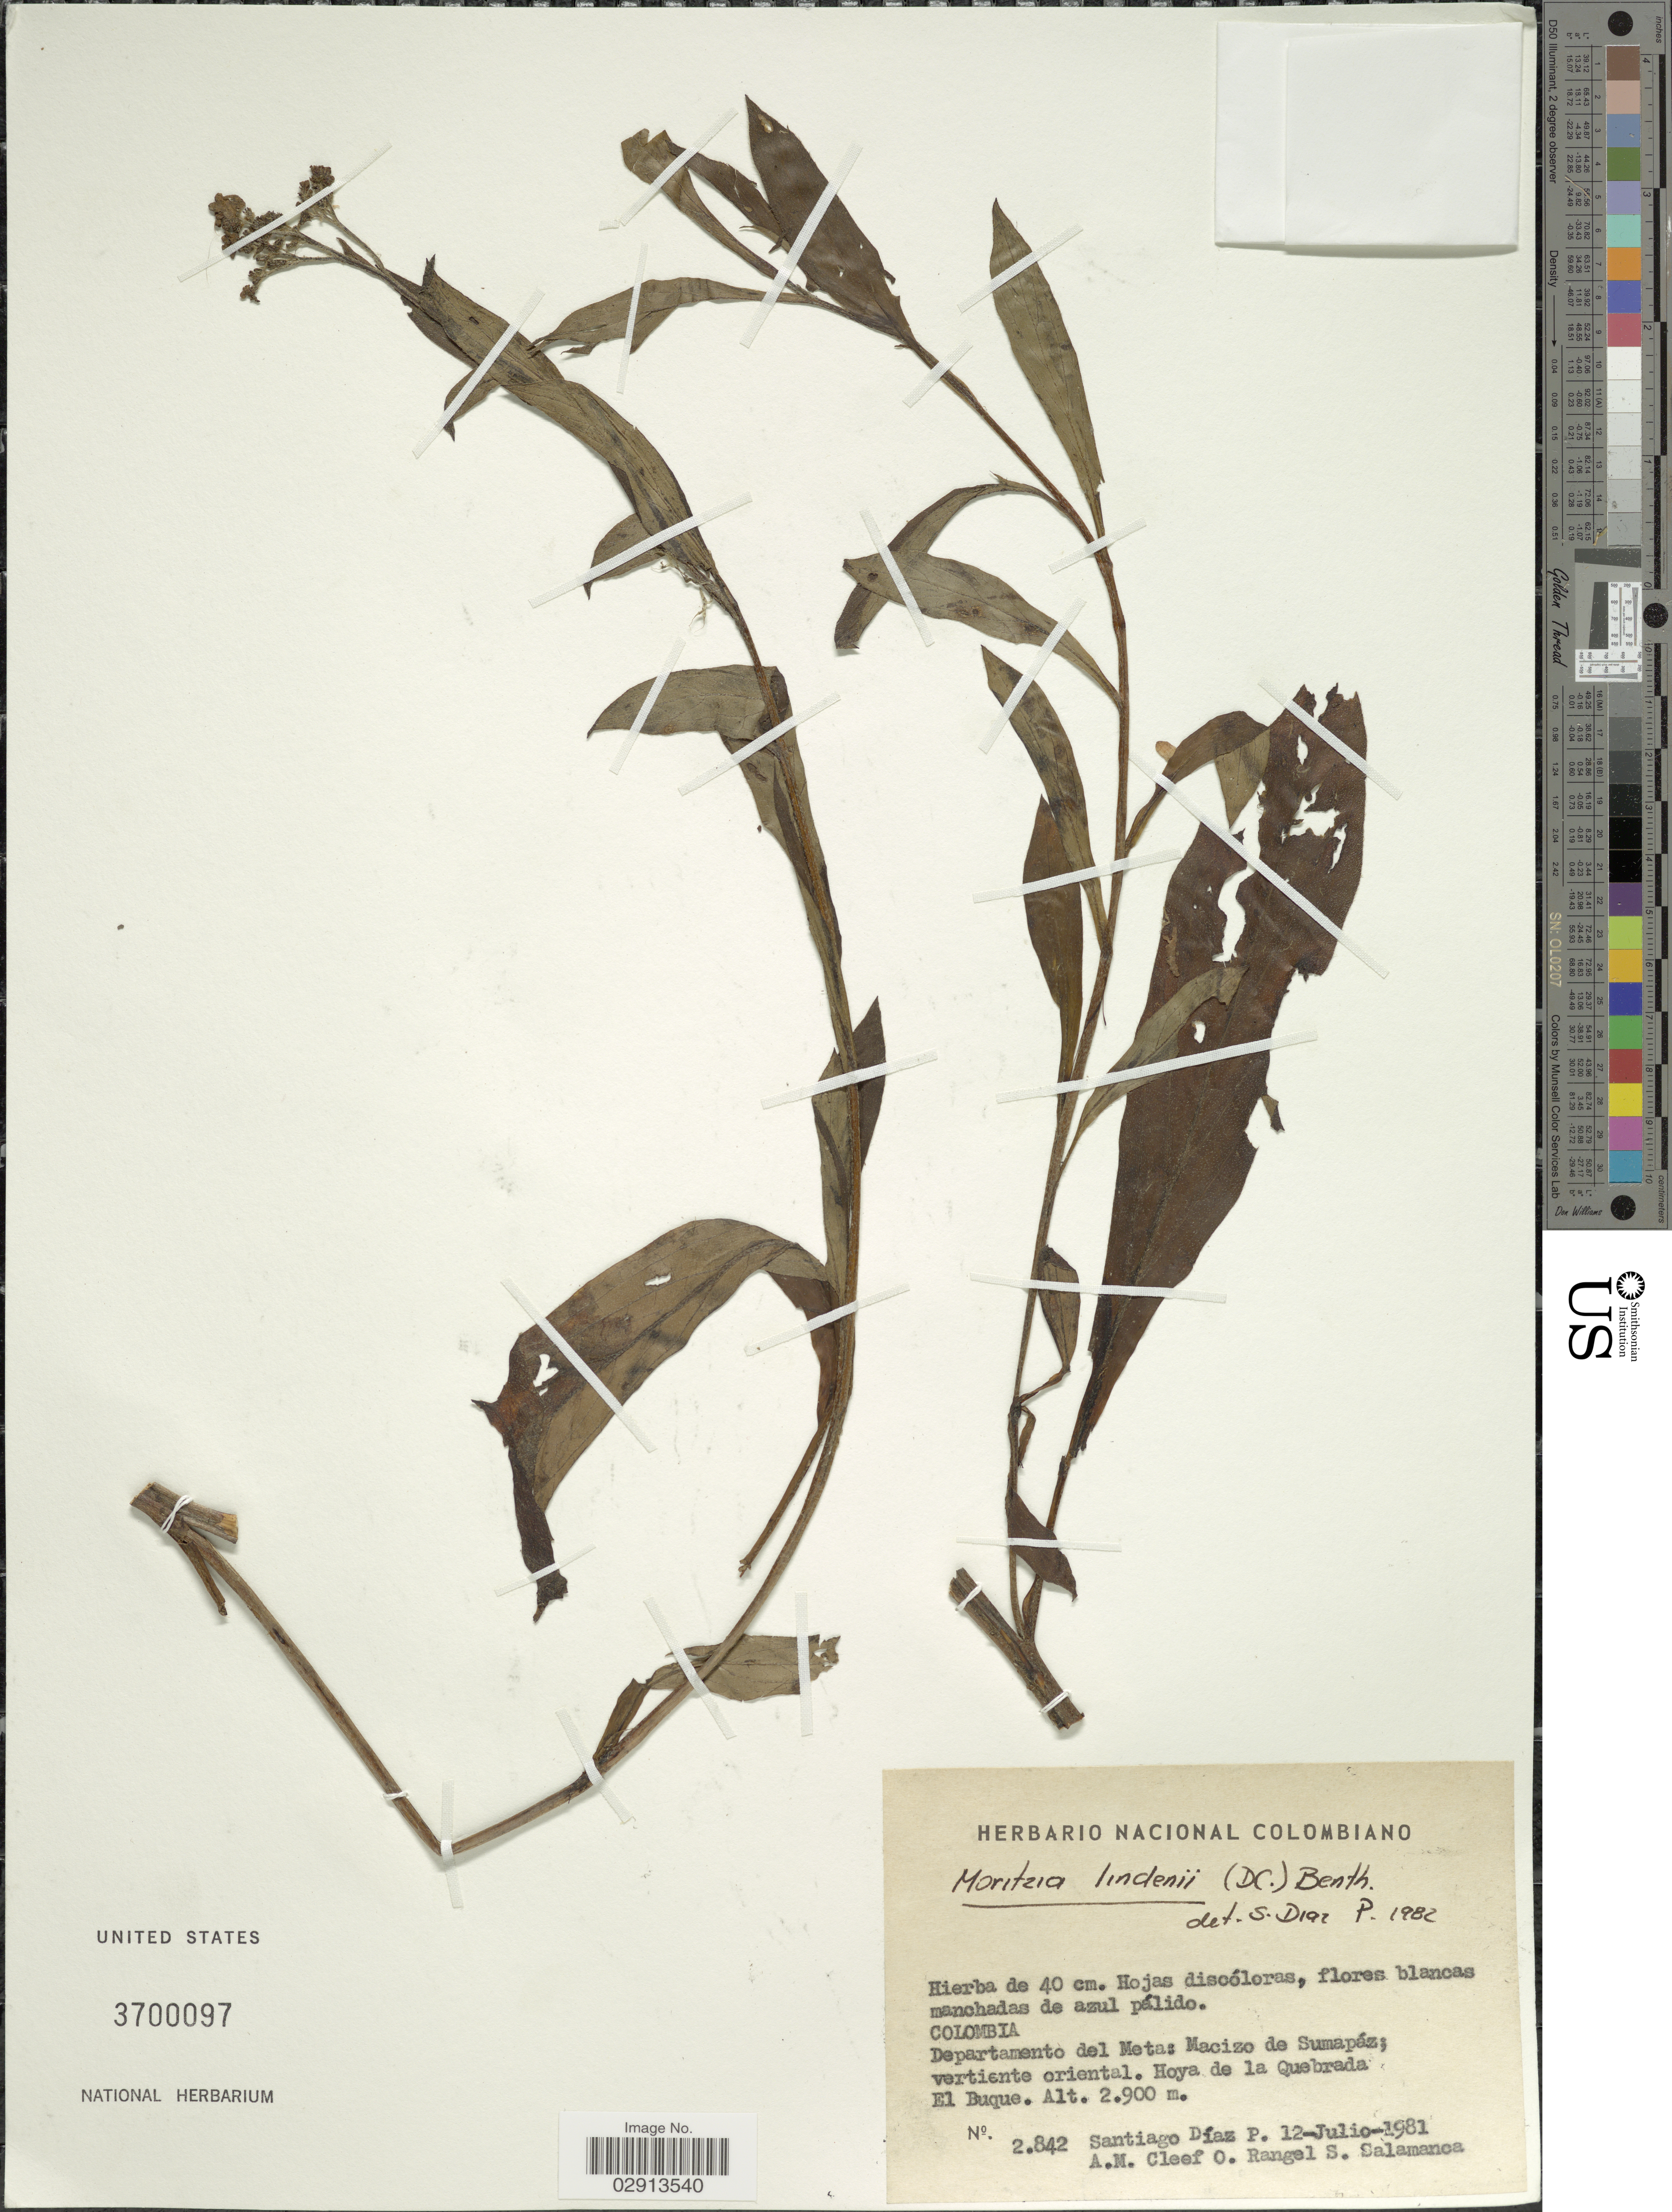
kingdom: Plantae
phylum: Tracheophyta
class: Magnoliopsida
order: Boraginales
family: Boraginaceae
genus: Moritzia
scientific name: Moritzia lindenii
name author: (DC.) Benth.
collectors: S. Diaz P., A. M. Cleef, O. Rangel & S. Salamanca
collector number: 2842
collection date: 1981-07-12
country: Colombia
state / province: Meta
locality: Departamento del Meta: Macizo de Sumapáz; vertiente oriental. Hoya de la Quebrada El Buque.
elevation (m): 2900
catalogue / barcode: US 3700097